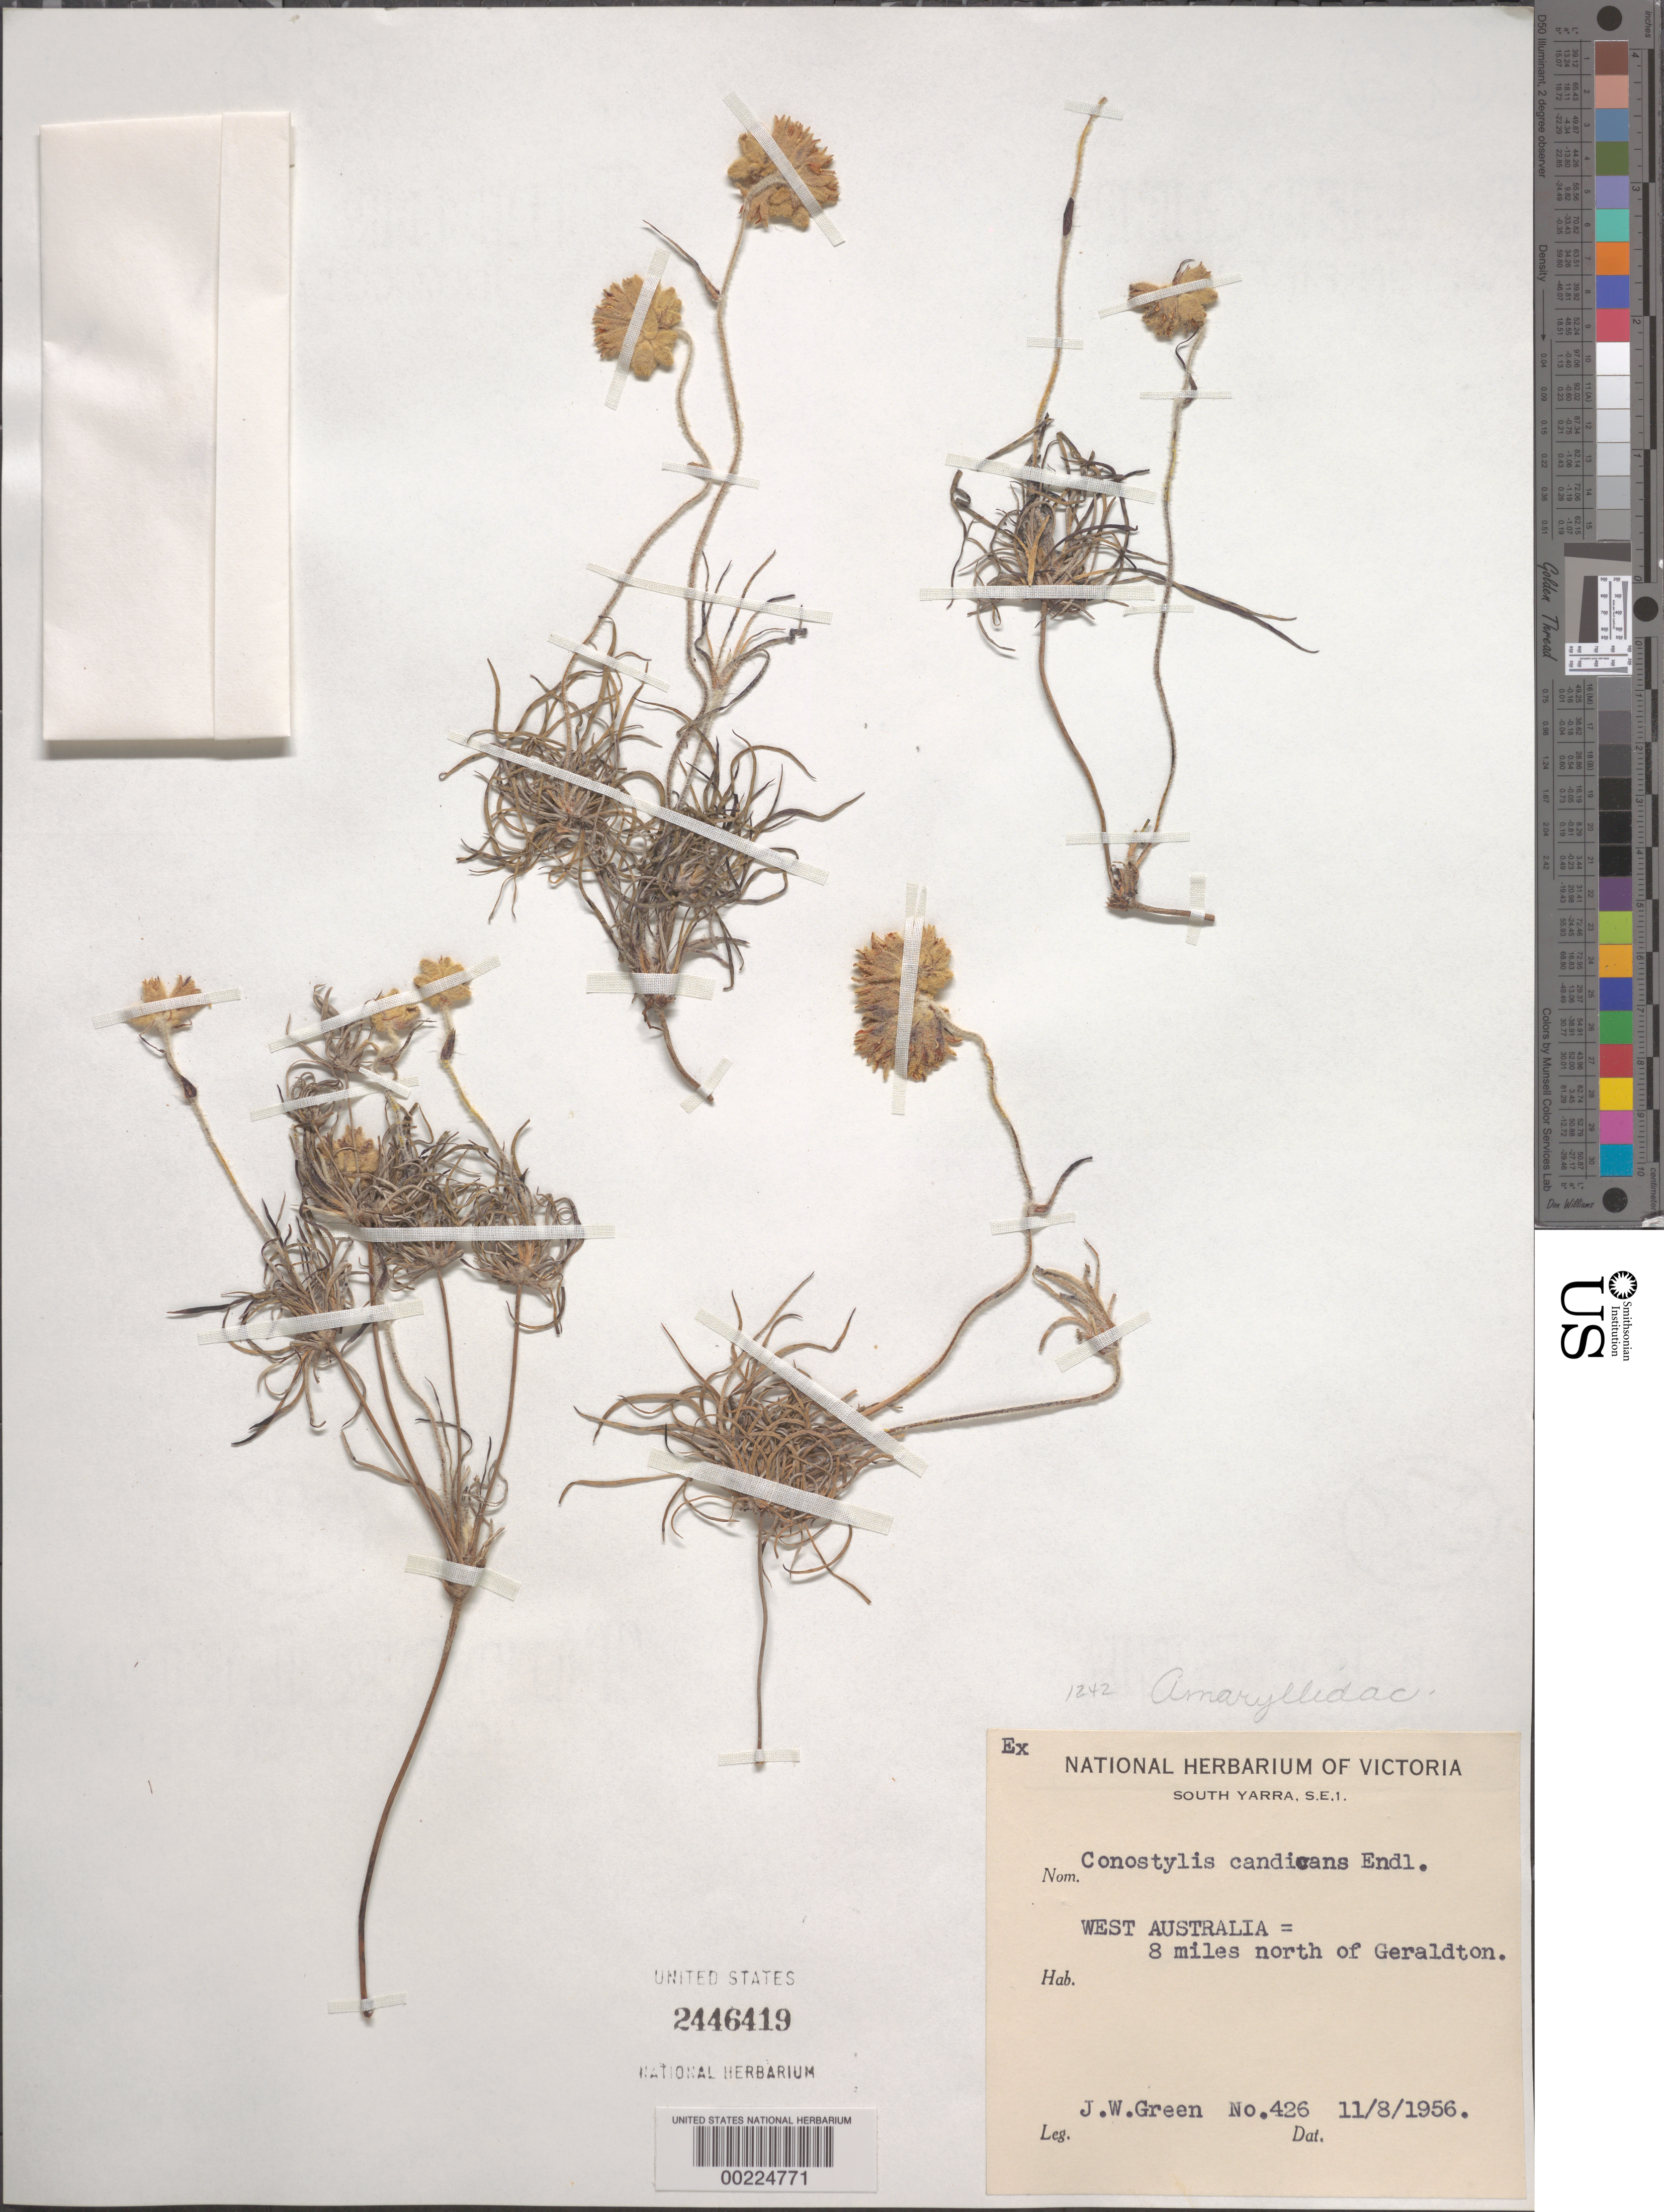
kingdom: Plantae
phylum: Tracheophyta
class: Liliopsida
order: Commelinales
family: Haemodoraceae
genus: Conostylis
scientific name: Conostylis candicans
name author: Endl.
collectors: J. Green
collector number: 426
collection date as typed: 11 Aug 1956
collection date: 1956-08-11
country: Australia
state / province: Western Australia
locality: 8 mi n of geraldton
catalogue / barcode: US 2446419